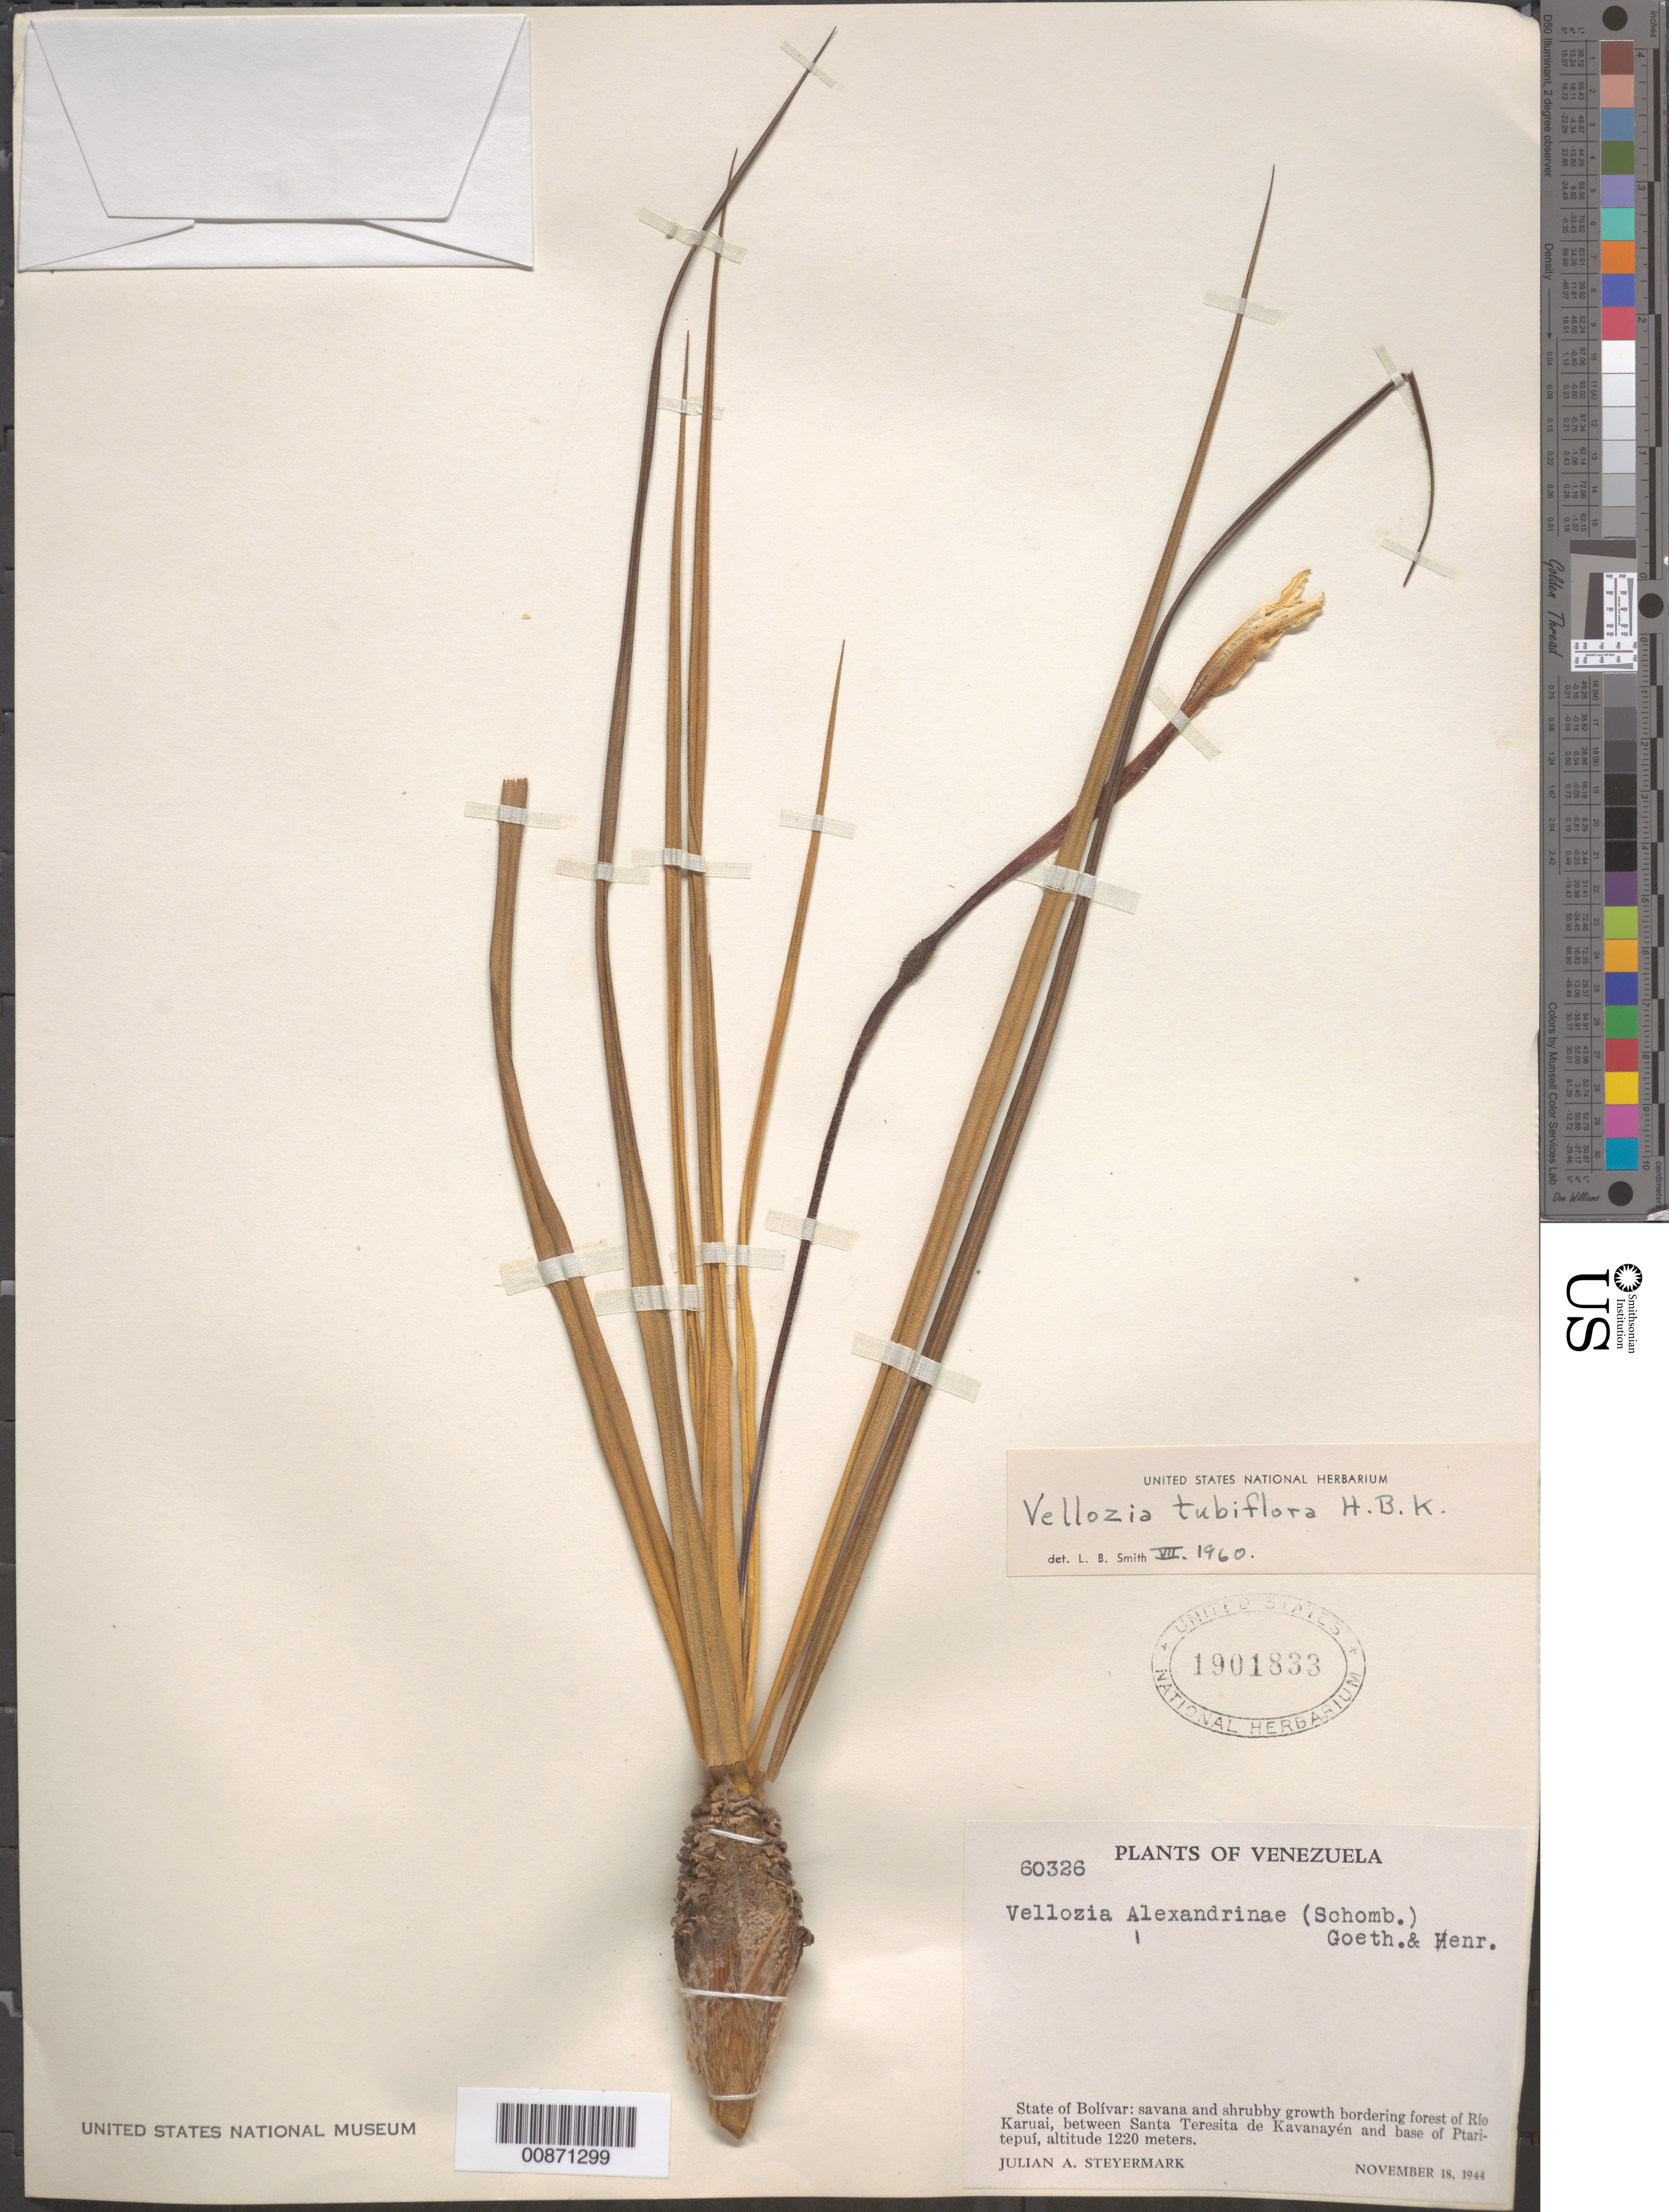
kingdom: Plantae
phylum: Tracheophyta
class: Liliopsida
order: Pandanales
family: Velloziaceae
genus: Vellozia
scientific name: Vellozia tubiflora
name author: (A. Rich.) Kunth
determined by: Smith, Lyman B., (US), NMNH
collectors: J. Steyermark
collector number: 60326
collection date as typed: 18-Nov-44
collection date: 1944-11-18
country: Venezuela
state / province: Bolívar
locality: Río Karuai, between Santa Teresita de Kavanayén and base of Ptari-tepuí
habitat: Savanna and shrubby growth bordering forest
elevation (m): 1220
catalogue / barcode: US 1901833